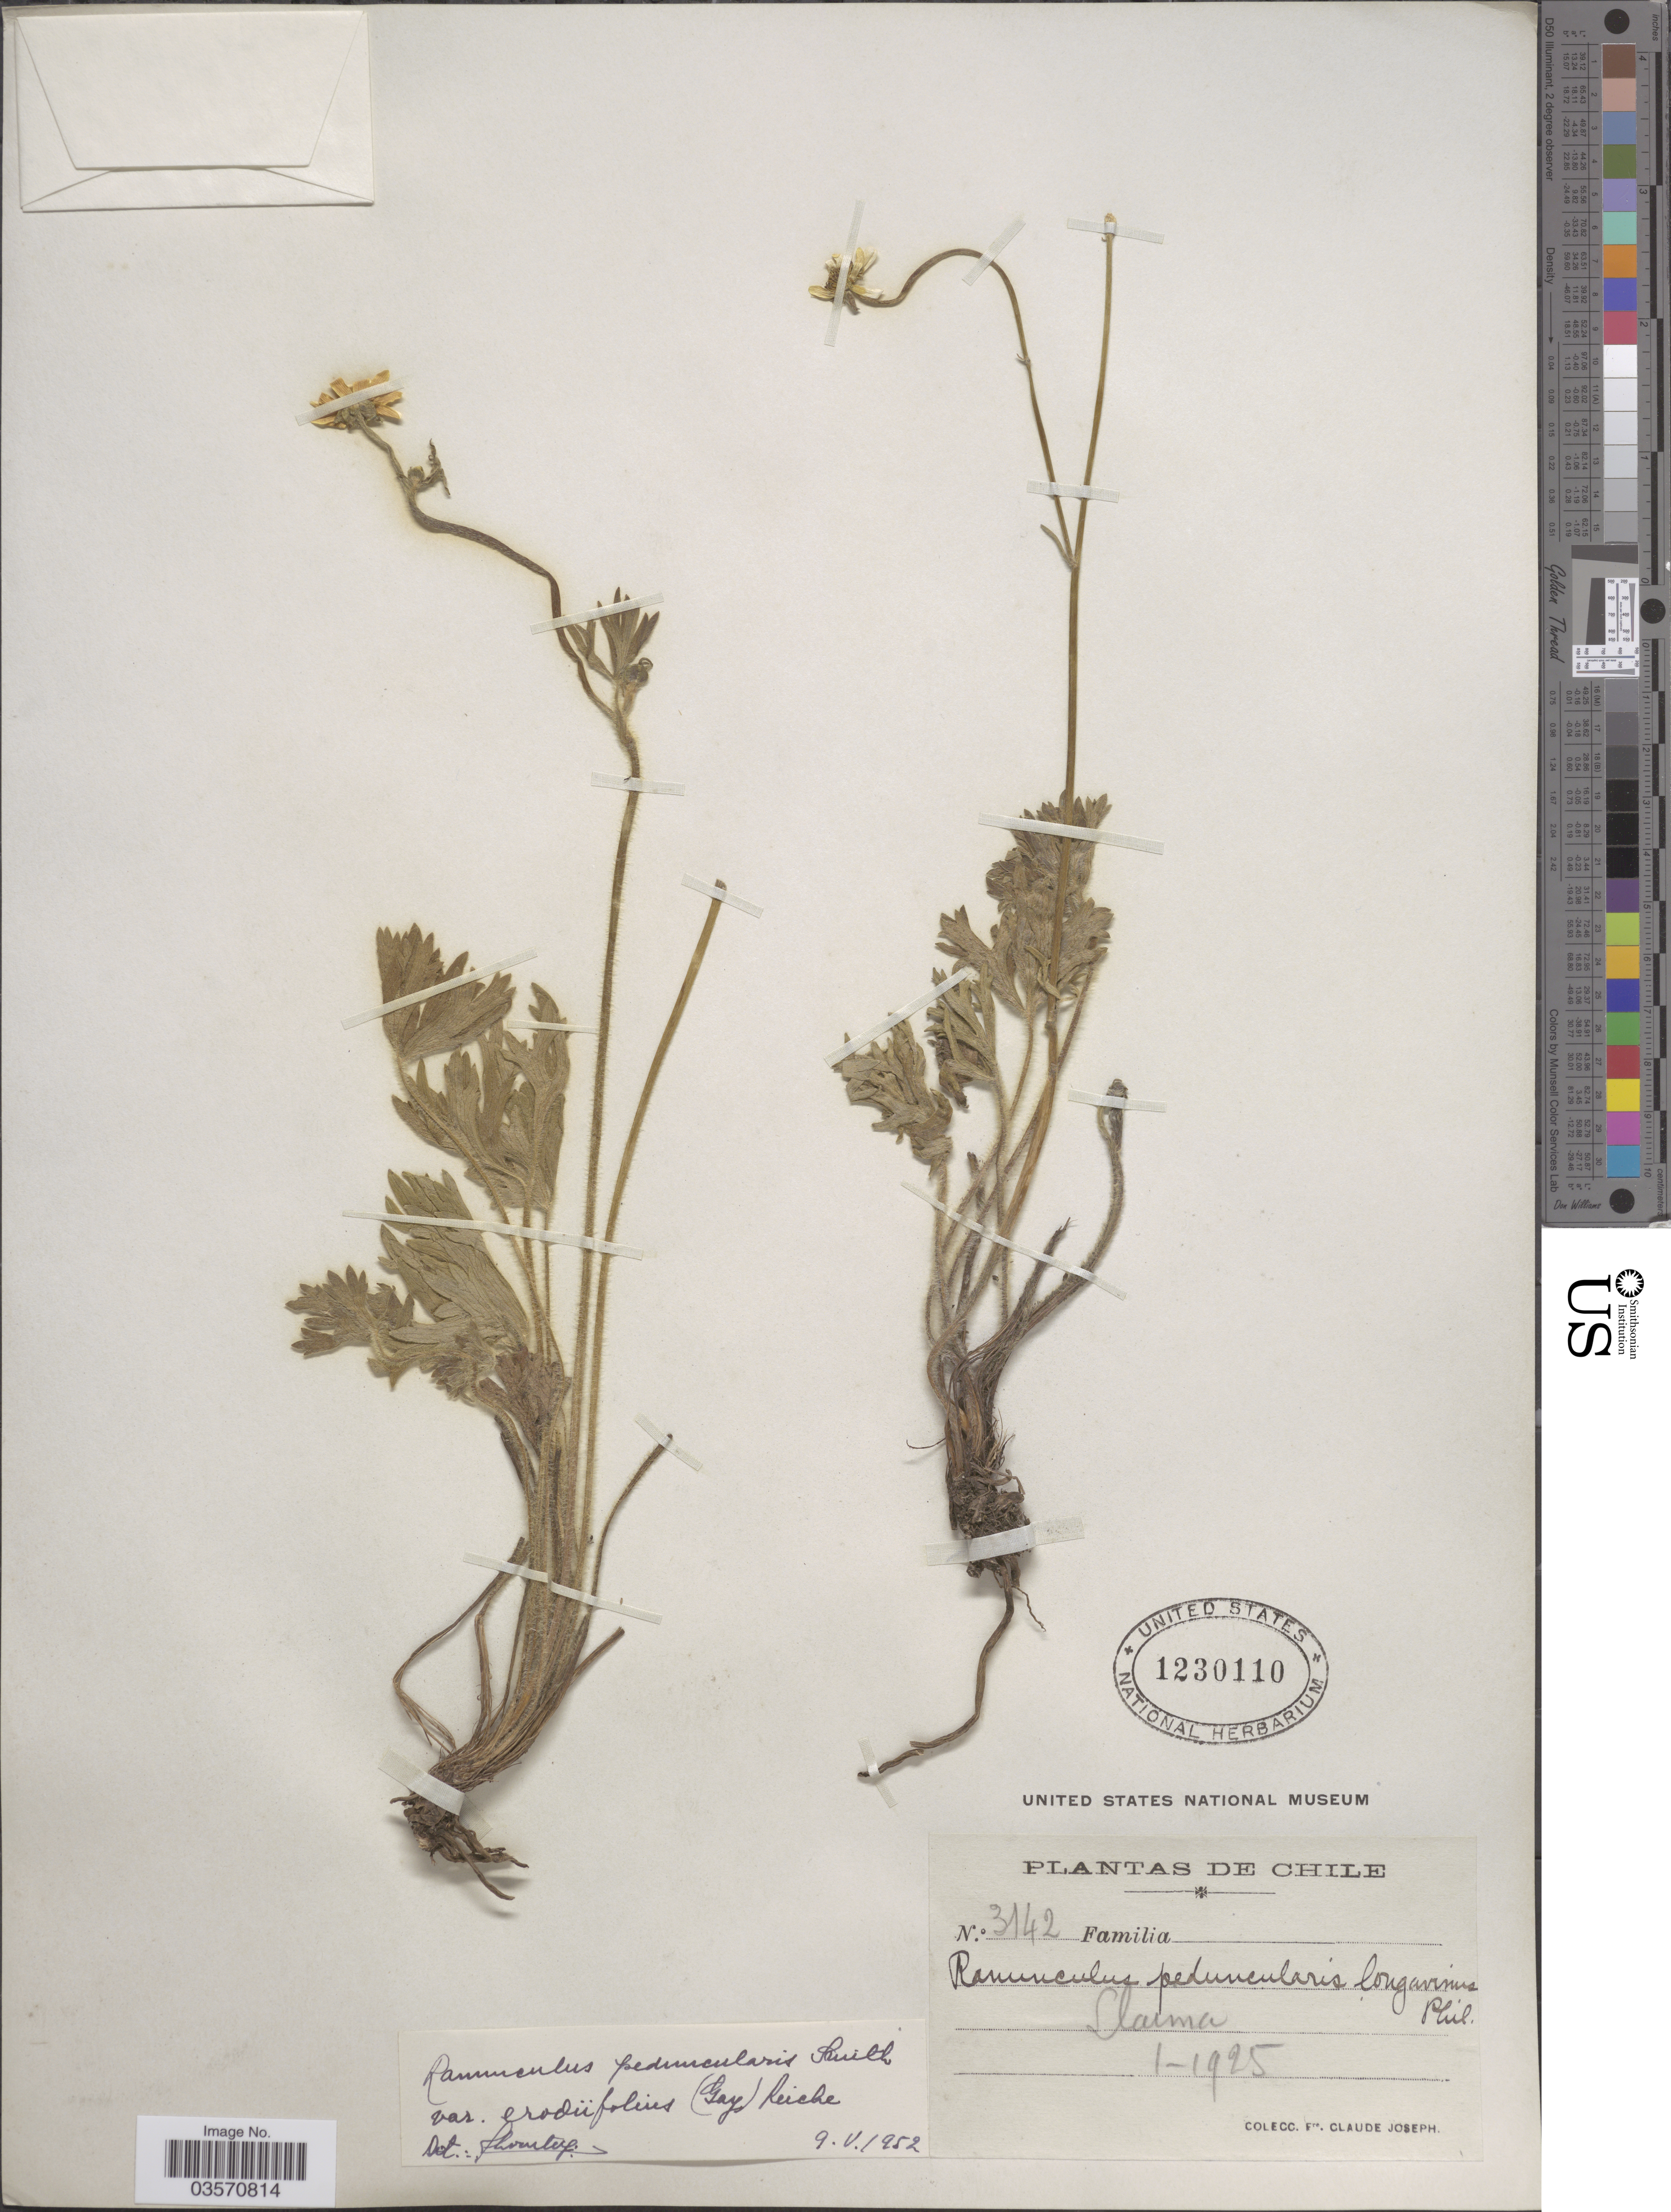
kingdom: Plantae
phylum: Tracheophyta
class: Magnoliopsida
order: Ranunculales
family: Ranunculaceae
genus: Ranunculus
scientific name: Ranunculus peduncularis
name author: Sm.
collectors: Bro. Claude-Joseph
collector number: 3142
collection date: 1925-01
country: Chile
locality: Llaima.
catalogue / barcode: US 1230110